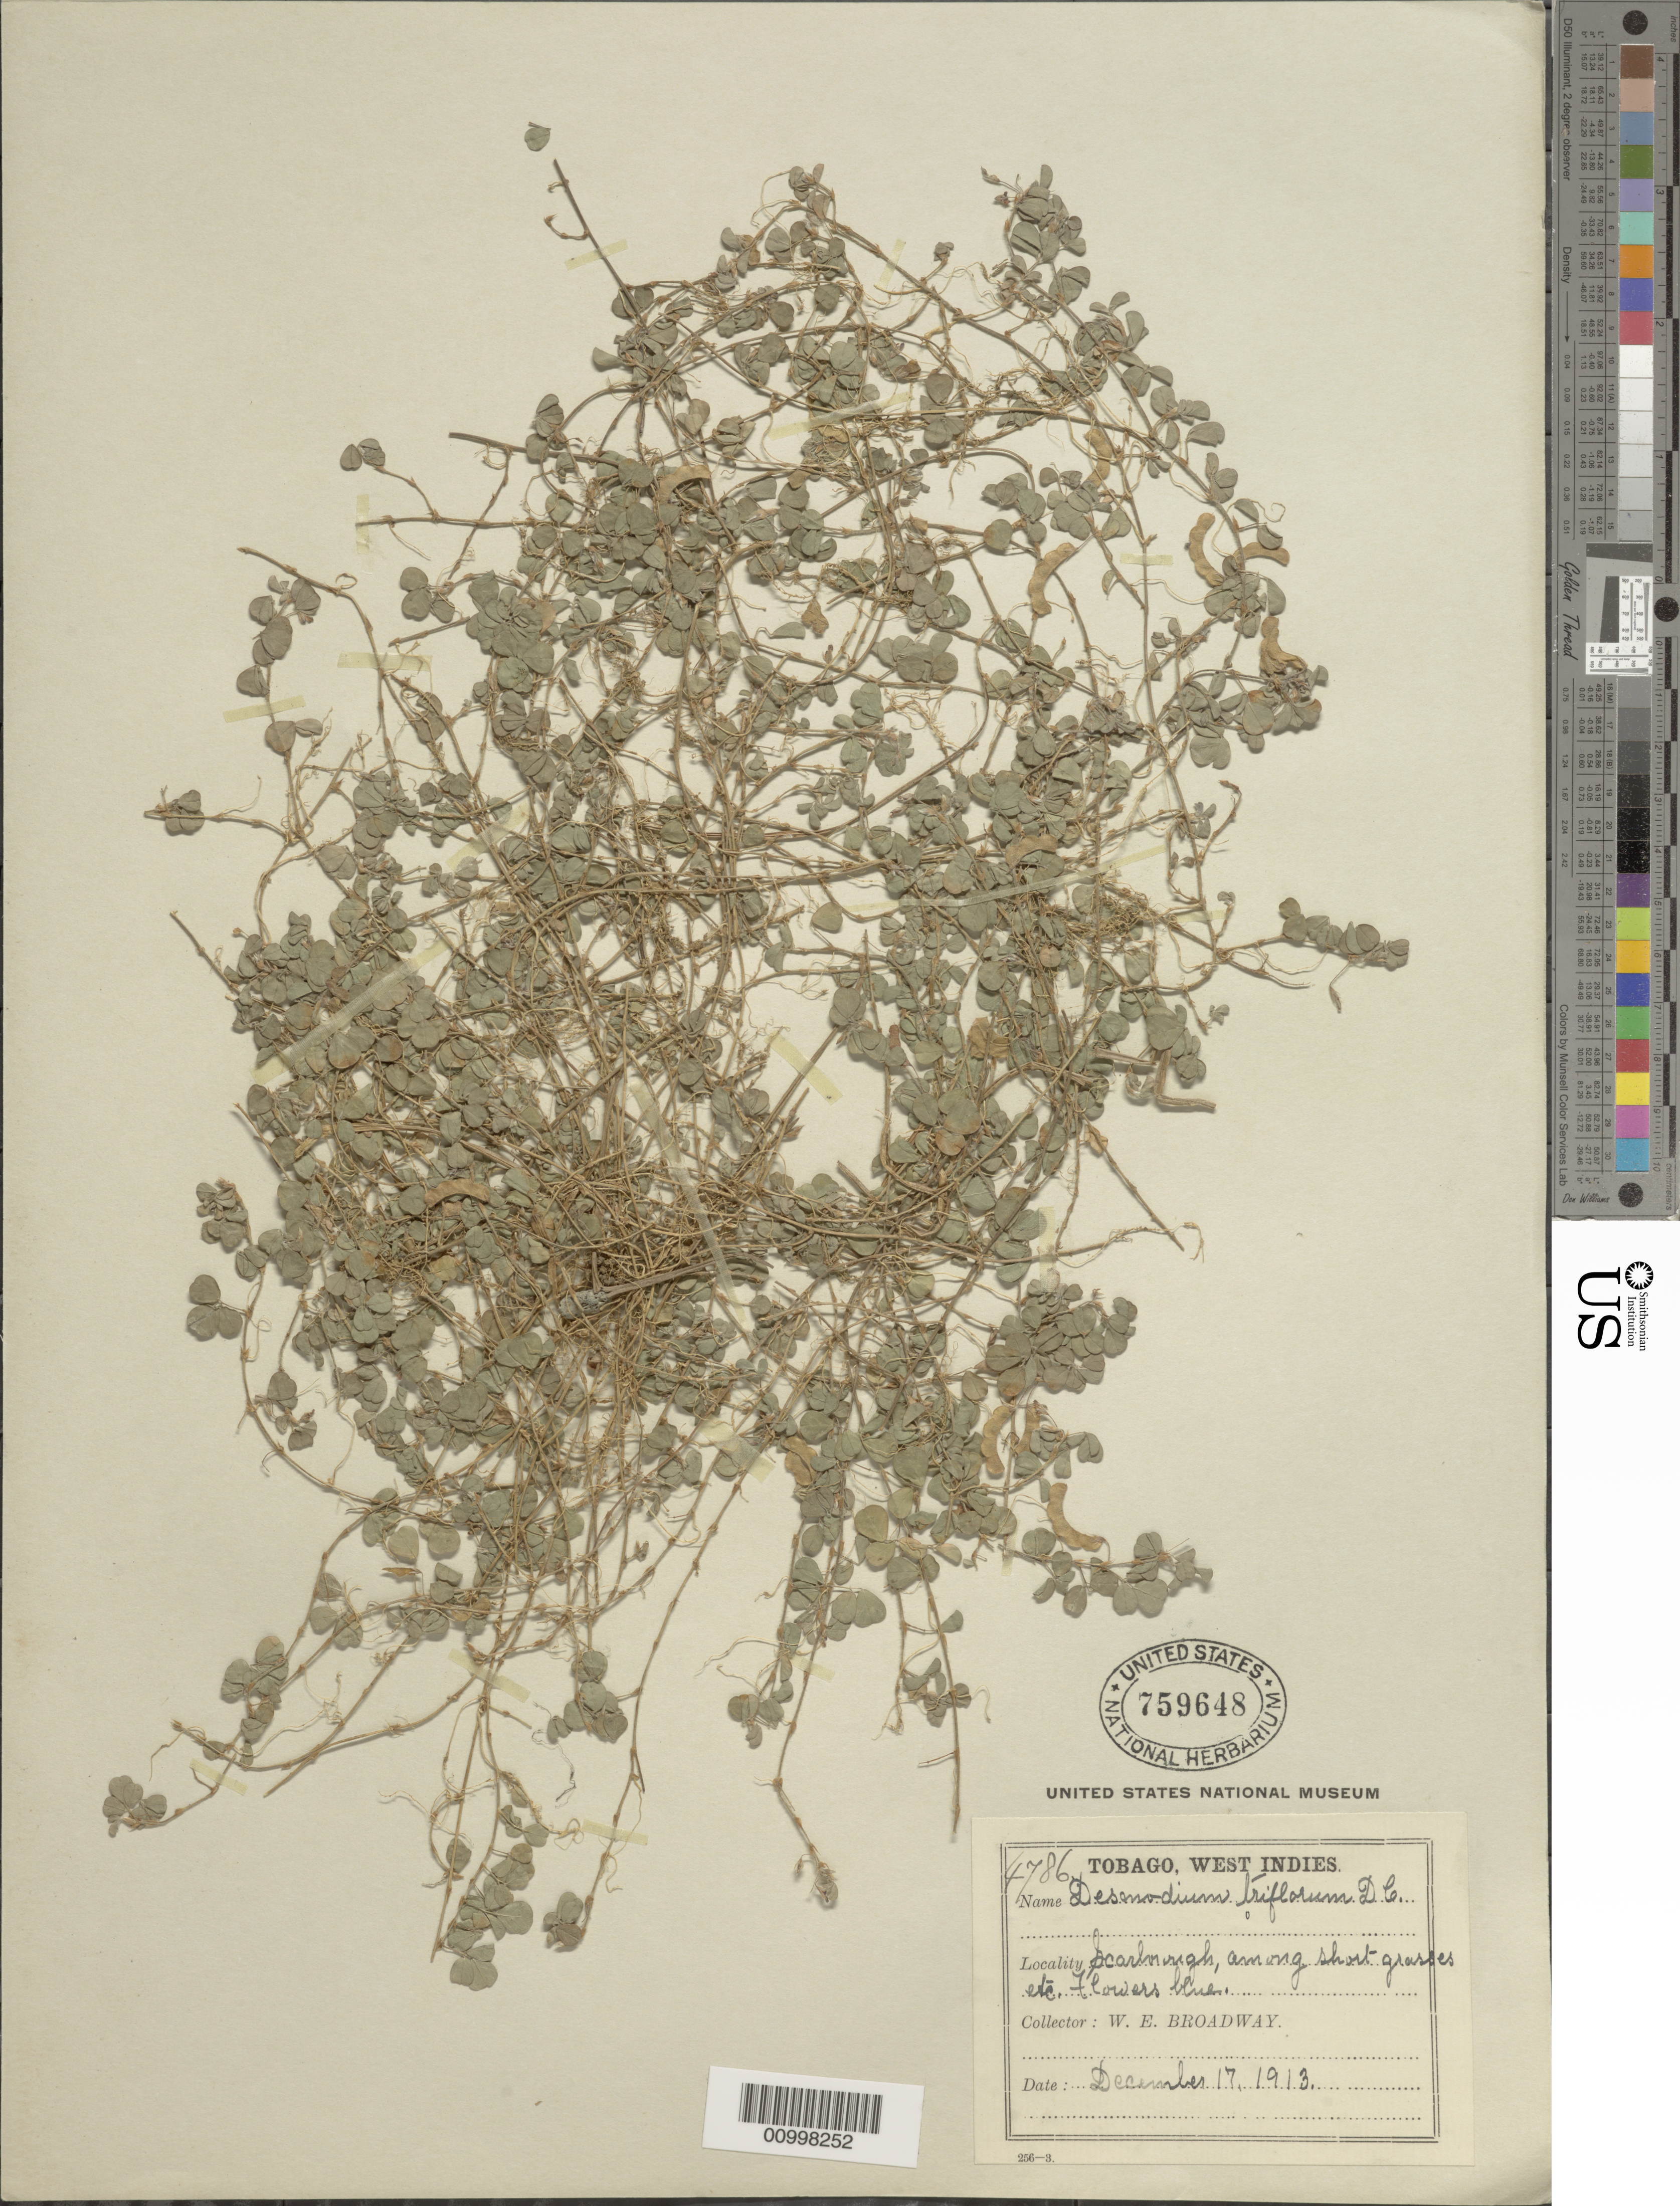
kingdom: Plantae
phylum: Tracheophyta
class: Magnoliopsida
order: Fabales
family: Fabaceae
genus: Grona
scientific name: Grona triflora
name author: (L.) H. Ohashi & K. Ohashi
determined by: Strong, Mark T., (BOT), Smithsonian Institution - National Museum of Natural History (UNITED STATES)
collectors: W. E. Broadway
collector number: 4786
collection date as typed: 17 Dec 1913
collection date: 1913-12-17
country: Trinidad and Tobago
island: Tobago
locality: Scarborough, among short grasses.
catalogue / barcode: US 759648